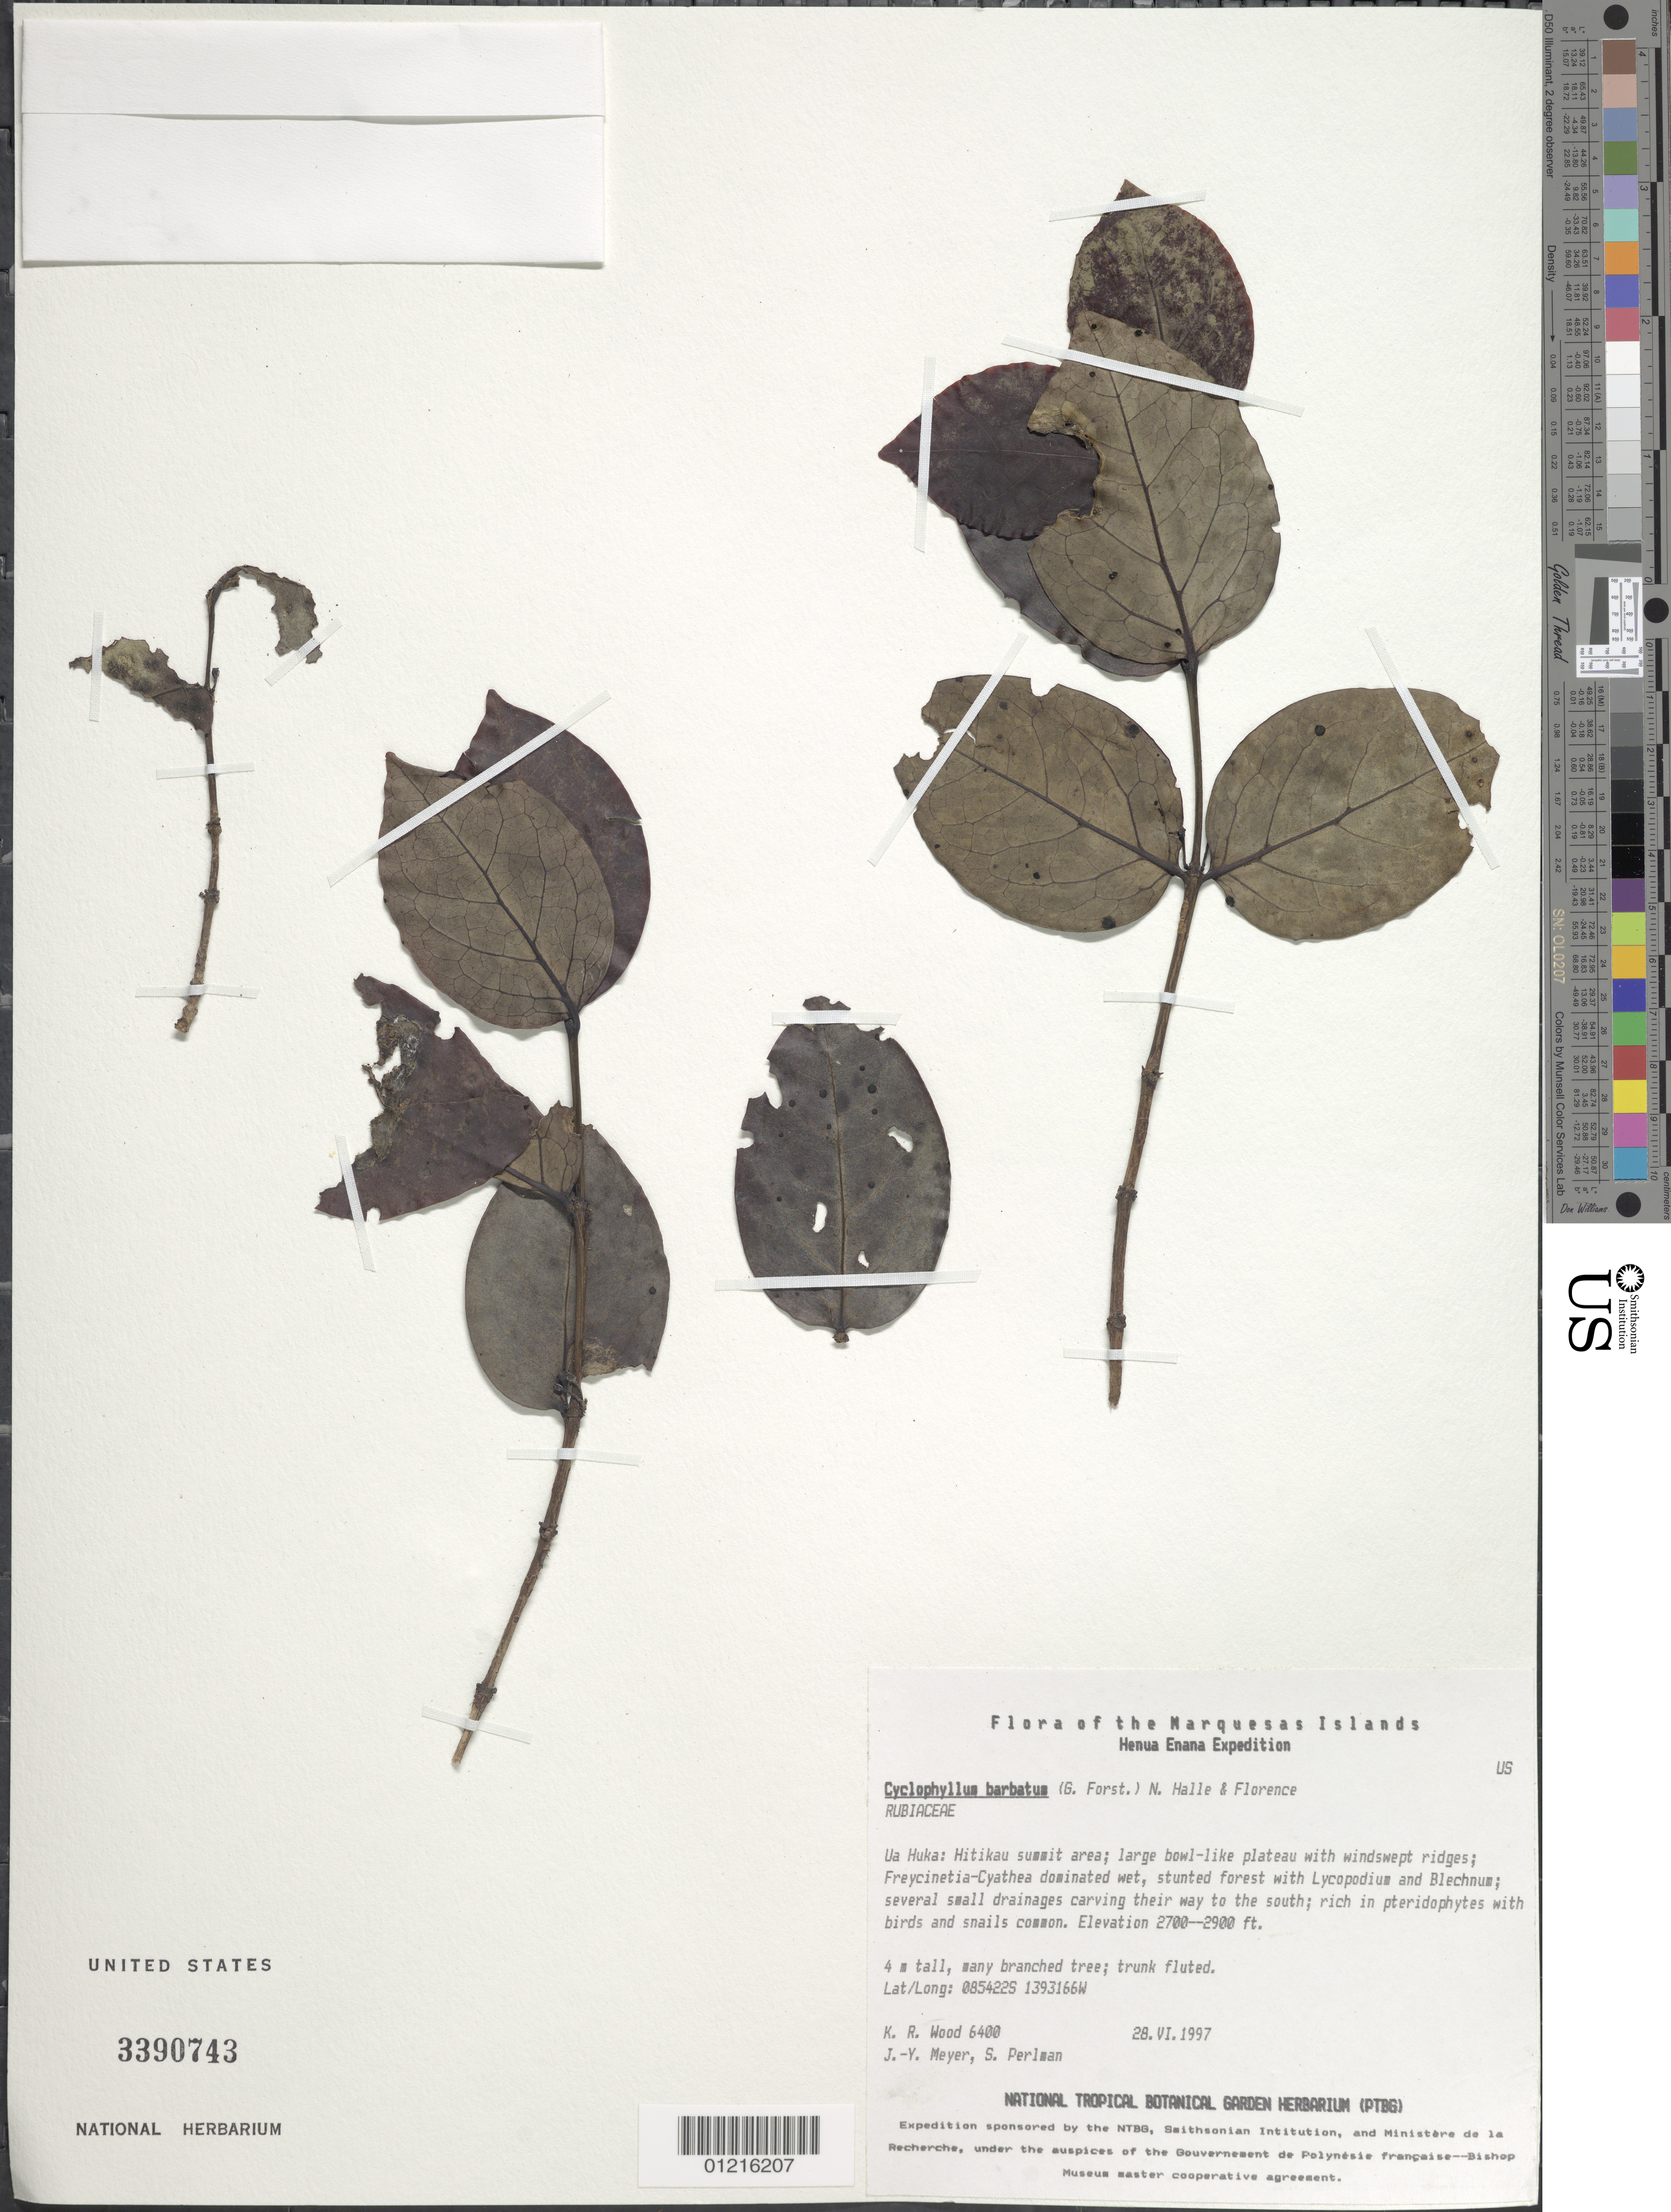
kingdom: Plantae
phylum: Tracheophyta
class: Magnoliopsida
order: Gentianales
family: Rubiaceae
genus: Cyclophyllum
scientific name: Cyclophyllum barbatum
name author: (G. Forst.) N. Hallé & J. Florence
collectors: K. R. Wood, J.-Y. Meyer & S. P. Perlman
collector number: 6400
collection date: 1997-06-28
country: French Polynesia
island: Ua Huka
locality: Hitikau summit area, large bowl-like plateau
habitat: Windswept ridges, Freycinetia - Cyathea dominated wet stunted forest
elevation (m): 823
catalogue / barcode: US 3390743